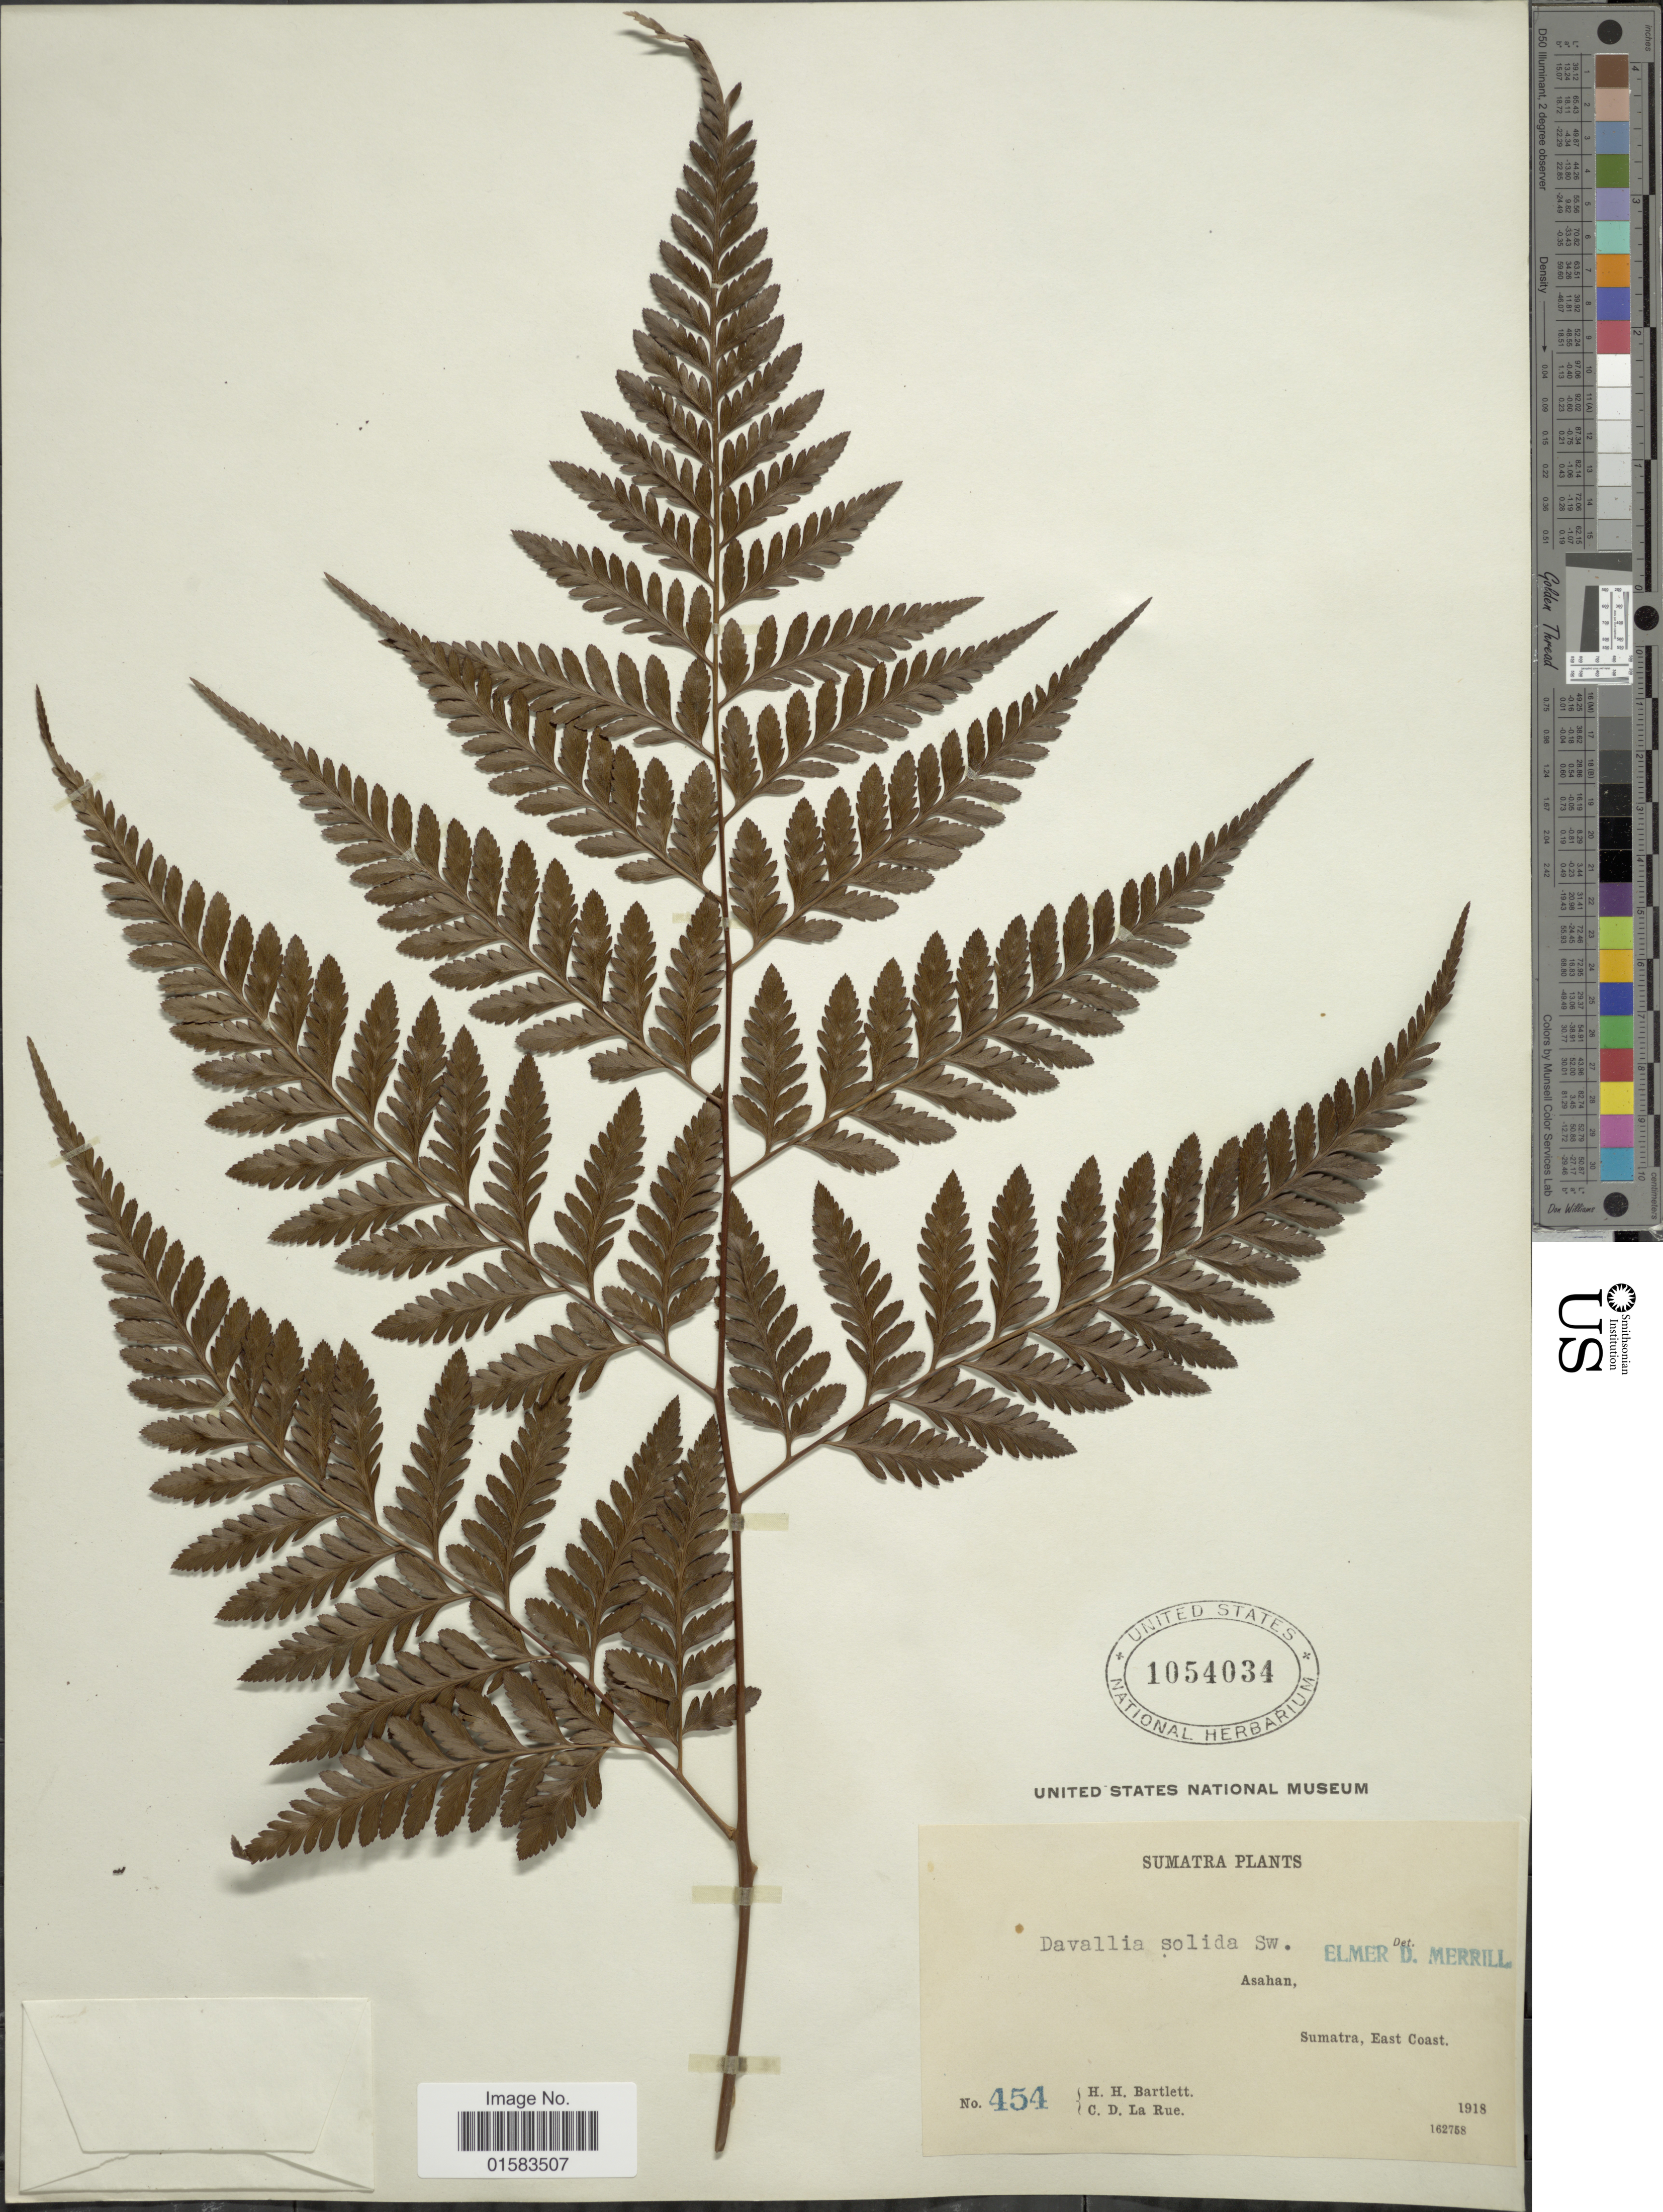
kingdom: Plantae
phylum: Tracheophyta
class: Polypodiopsida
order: Polypodiales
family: Davalliaceae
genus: Davallia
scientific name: Davallia solida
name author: (G. Forst.) Sw.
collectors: H. H. Bartlett & C. La Rue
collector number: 454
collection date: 1918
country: Indonesia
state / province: Sumatra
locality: Asahan, Sumatra, East Coast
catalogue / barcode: US 1054034